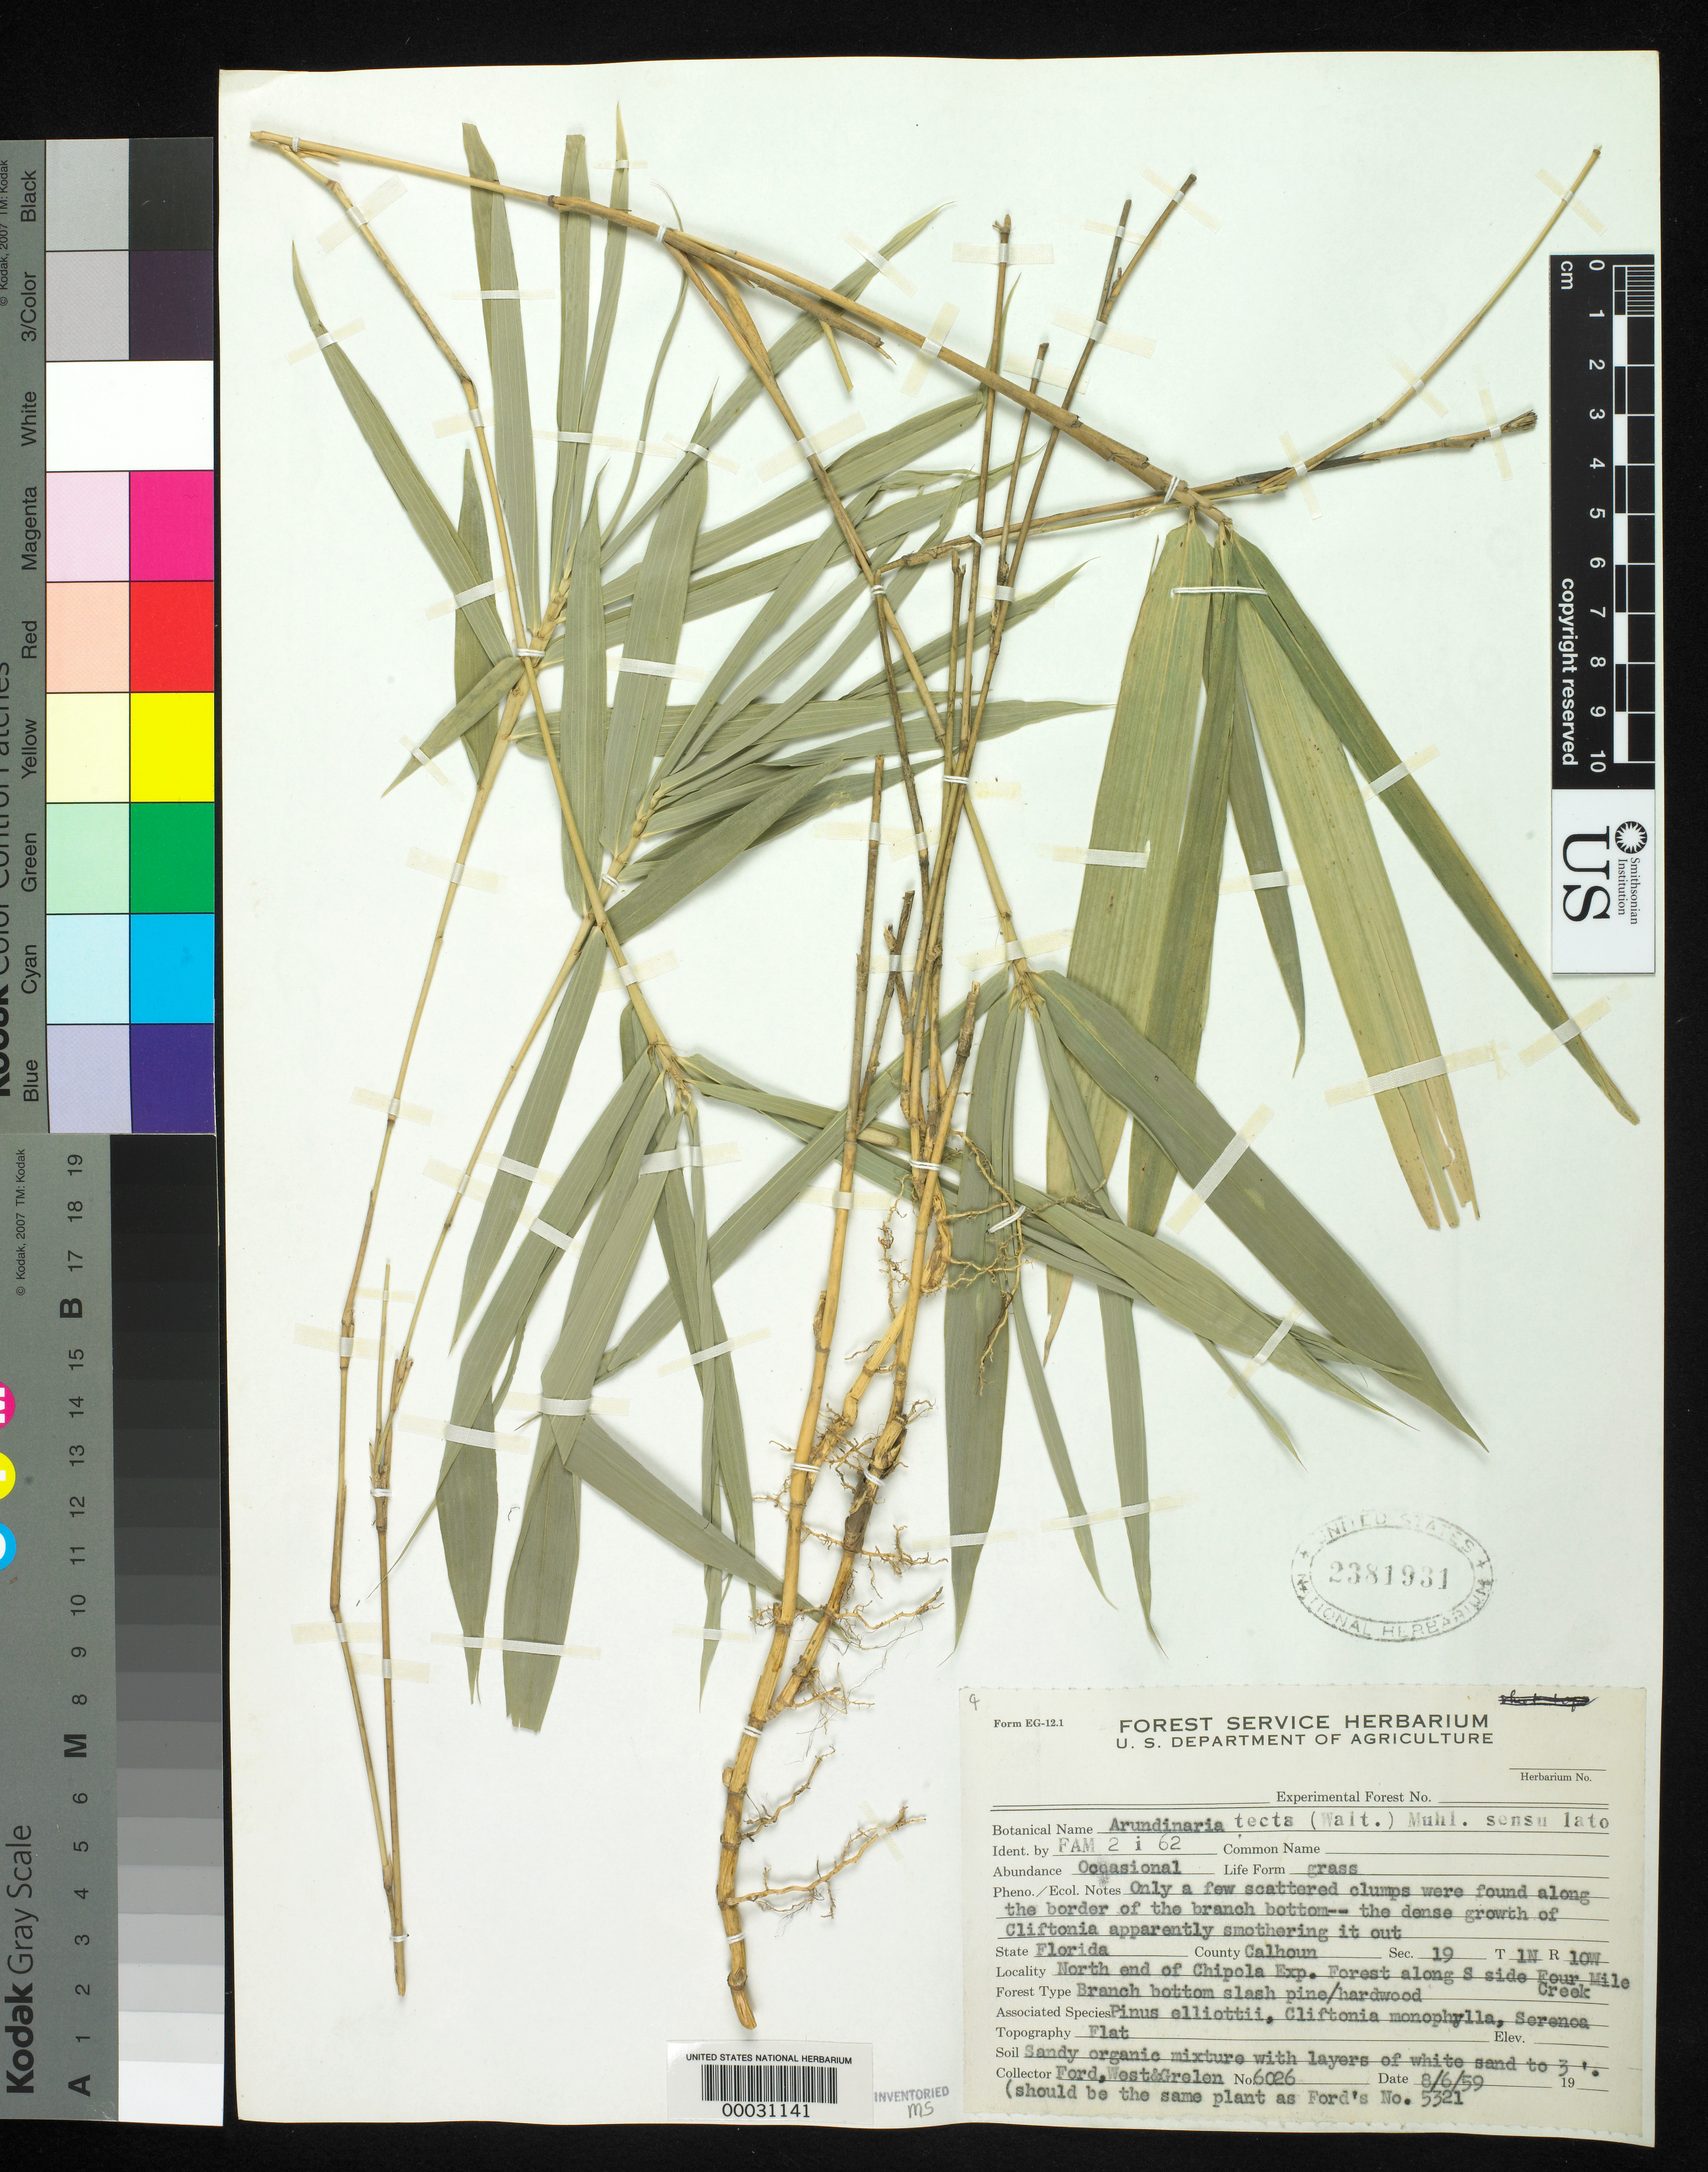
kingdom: Plantae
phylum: Tracheophyta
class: Liliopsida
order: Poales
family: Poaceae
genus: Arundinaria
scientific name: Arundinaria tecta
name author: (Walter) Muhl.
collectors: -. Ford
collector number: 6026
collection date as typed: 06 Aug 1959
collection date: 1959-08-06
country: United States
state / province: Florida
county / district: Calhoun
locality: Four mile creek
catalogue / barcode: US 2381931